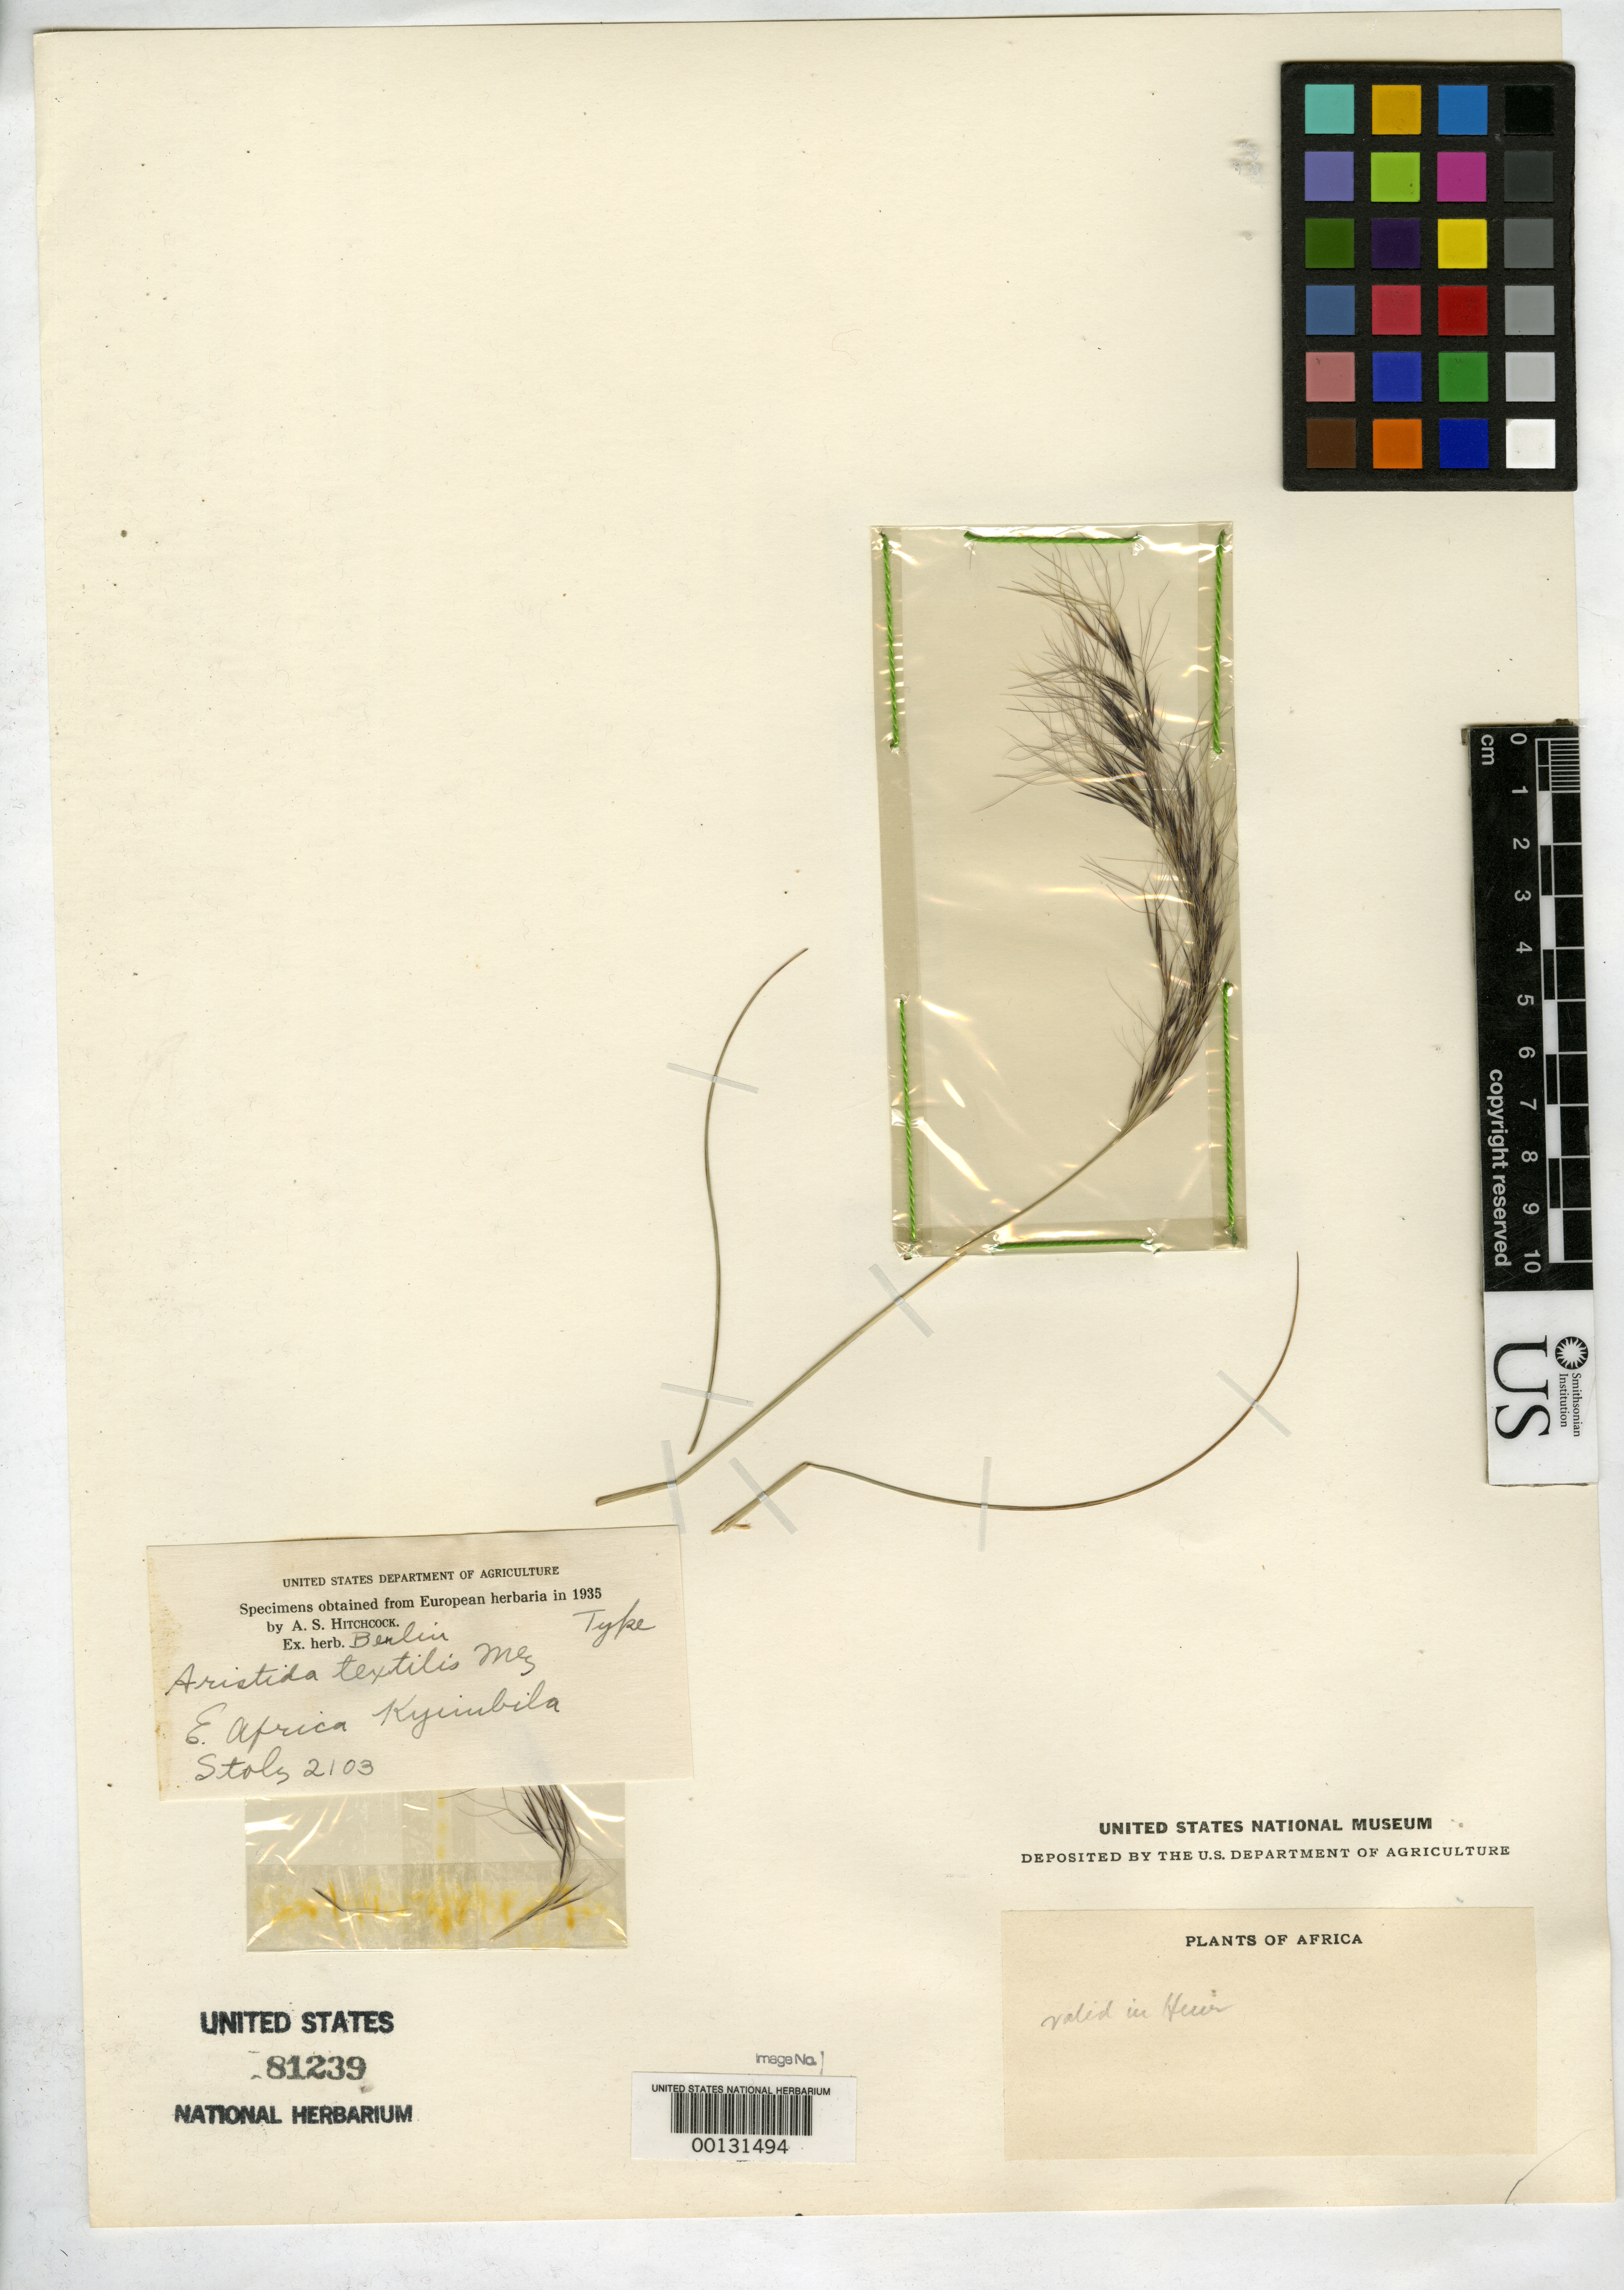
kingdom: Plantae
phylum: Tracheophyta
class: Liliopsida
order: Poales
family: Poaceae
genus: Aristida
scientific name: Aristida textilis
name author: Mez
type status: Isotype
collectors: A. Stolz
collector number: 2103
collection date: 1912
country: Tanzania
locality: East Africa [Ostafrika]: Nyassa Hochland, Station Kyimbila.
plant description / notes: Fragment of type specimen ex herb. Berlin.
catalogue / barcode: US 81239